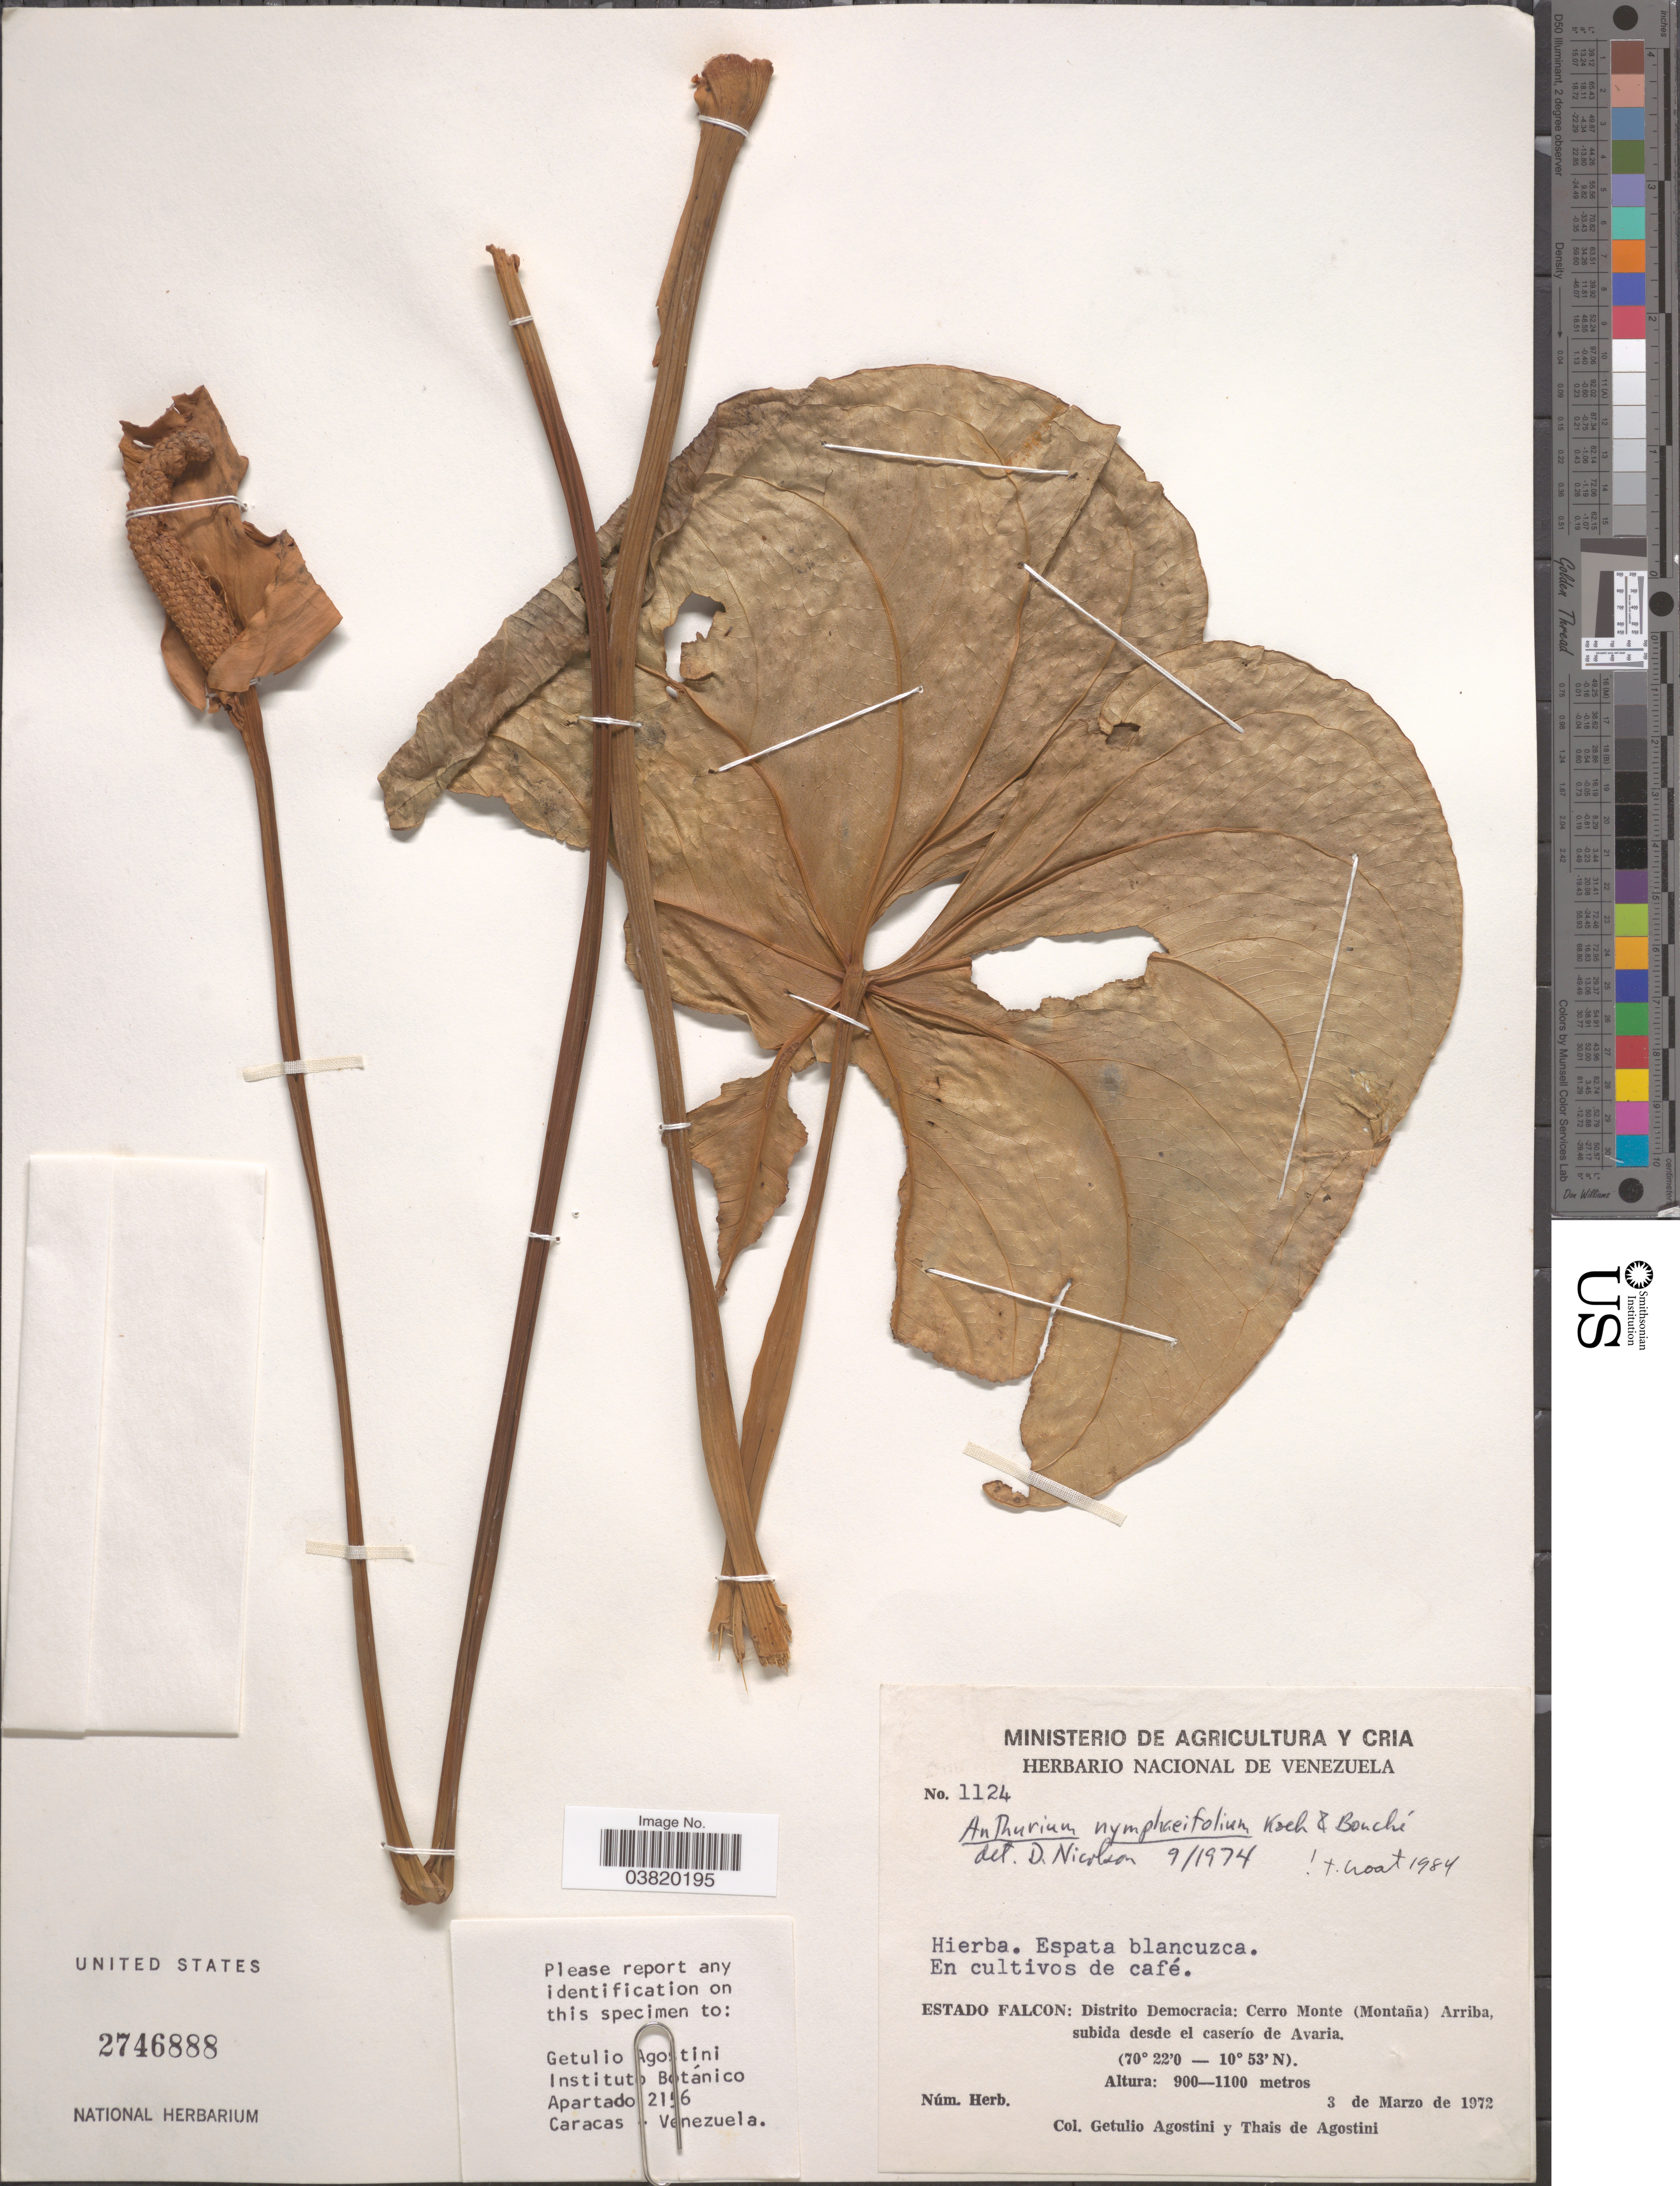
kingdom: Plantae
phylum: Tracheophyta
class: Liliopsida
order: Alismatales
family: Araceae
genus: Anthurium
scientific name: Anthurium nymphaeifolium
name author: K. Koch & C.D. Bouché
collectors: G. Agostini & T. Agostini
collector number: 1124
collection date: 1972-03-03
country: Venezuela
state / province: Falcon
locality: Distrito Democracia: Cerro Monte (Montaña) Arriba, subida desde el caserïo de Avaria.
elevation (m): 900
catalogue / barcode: US 2746888